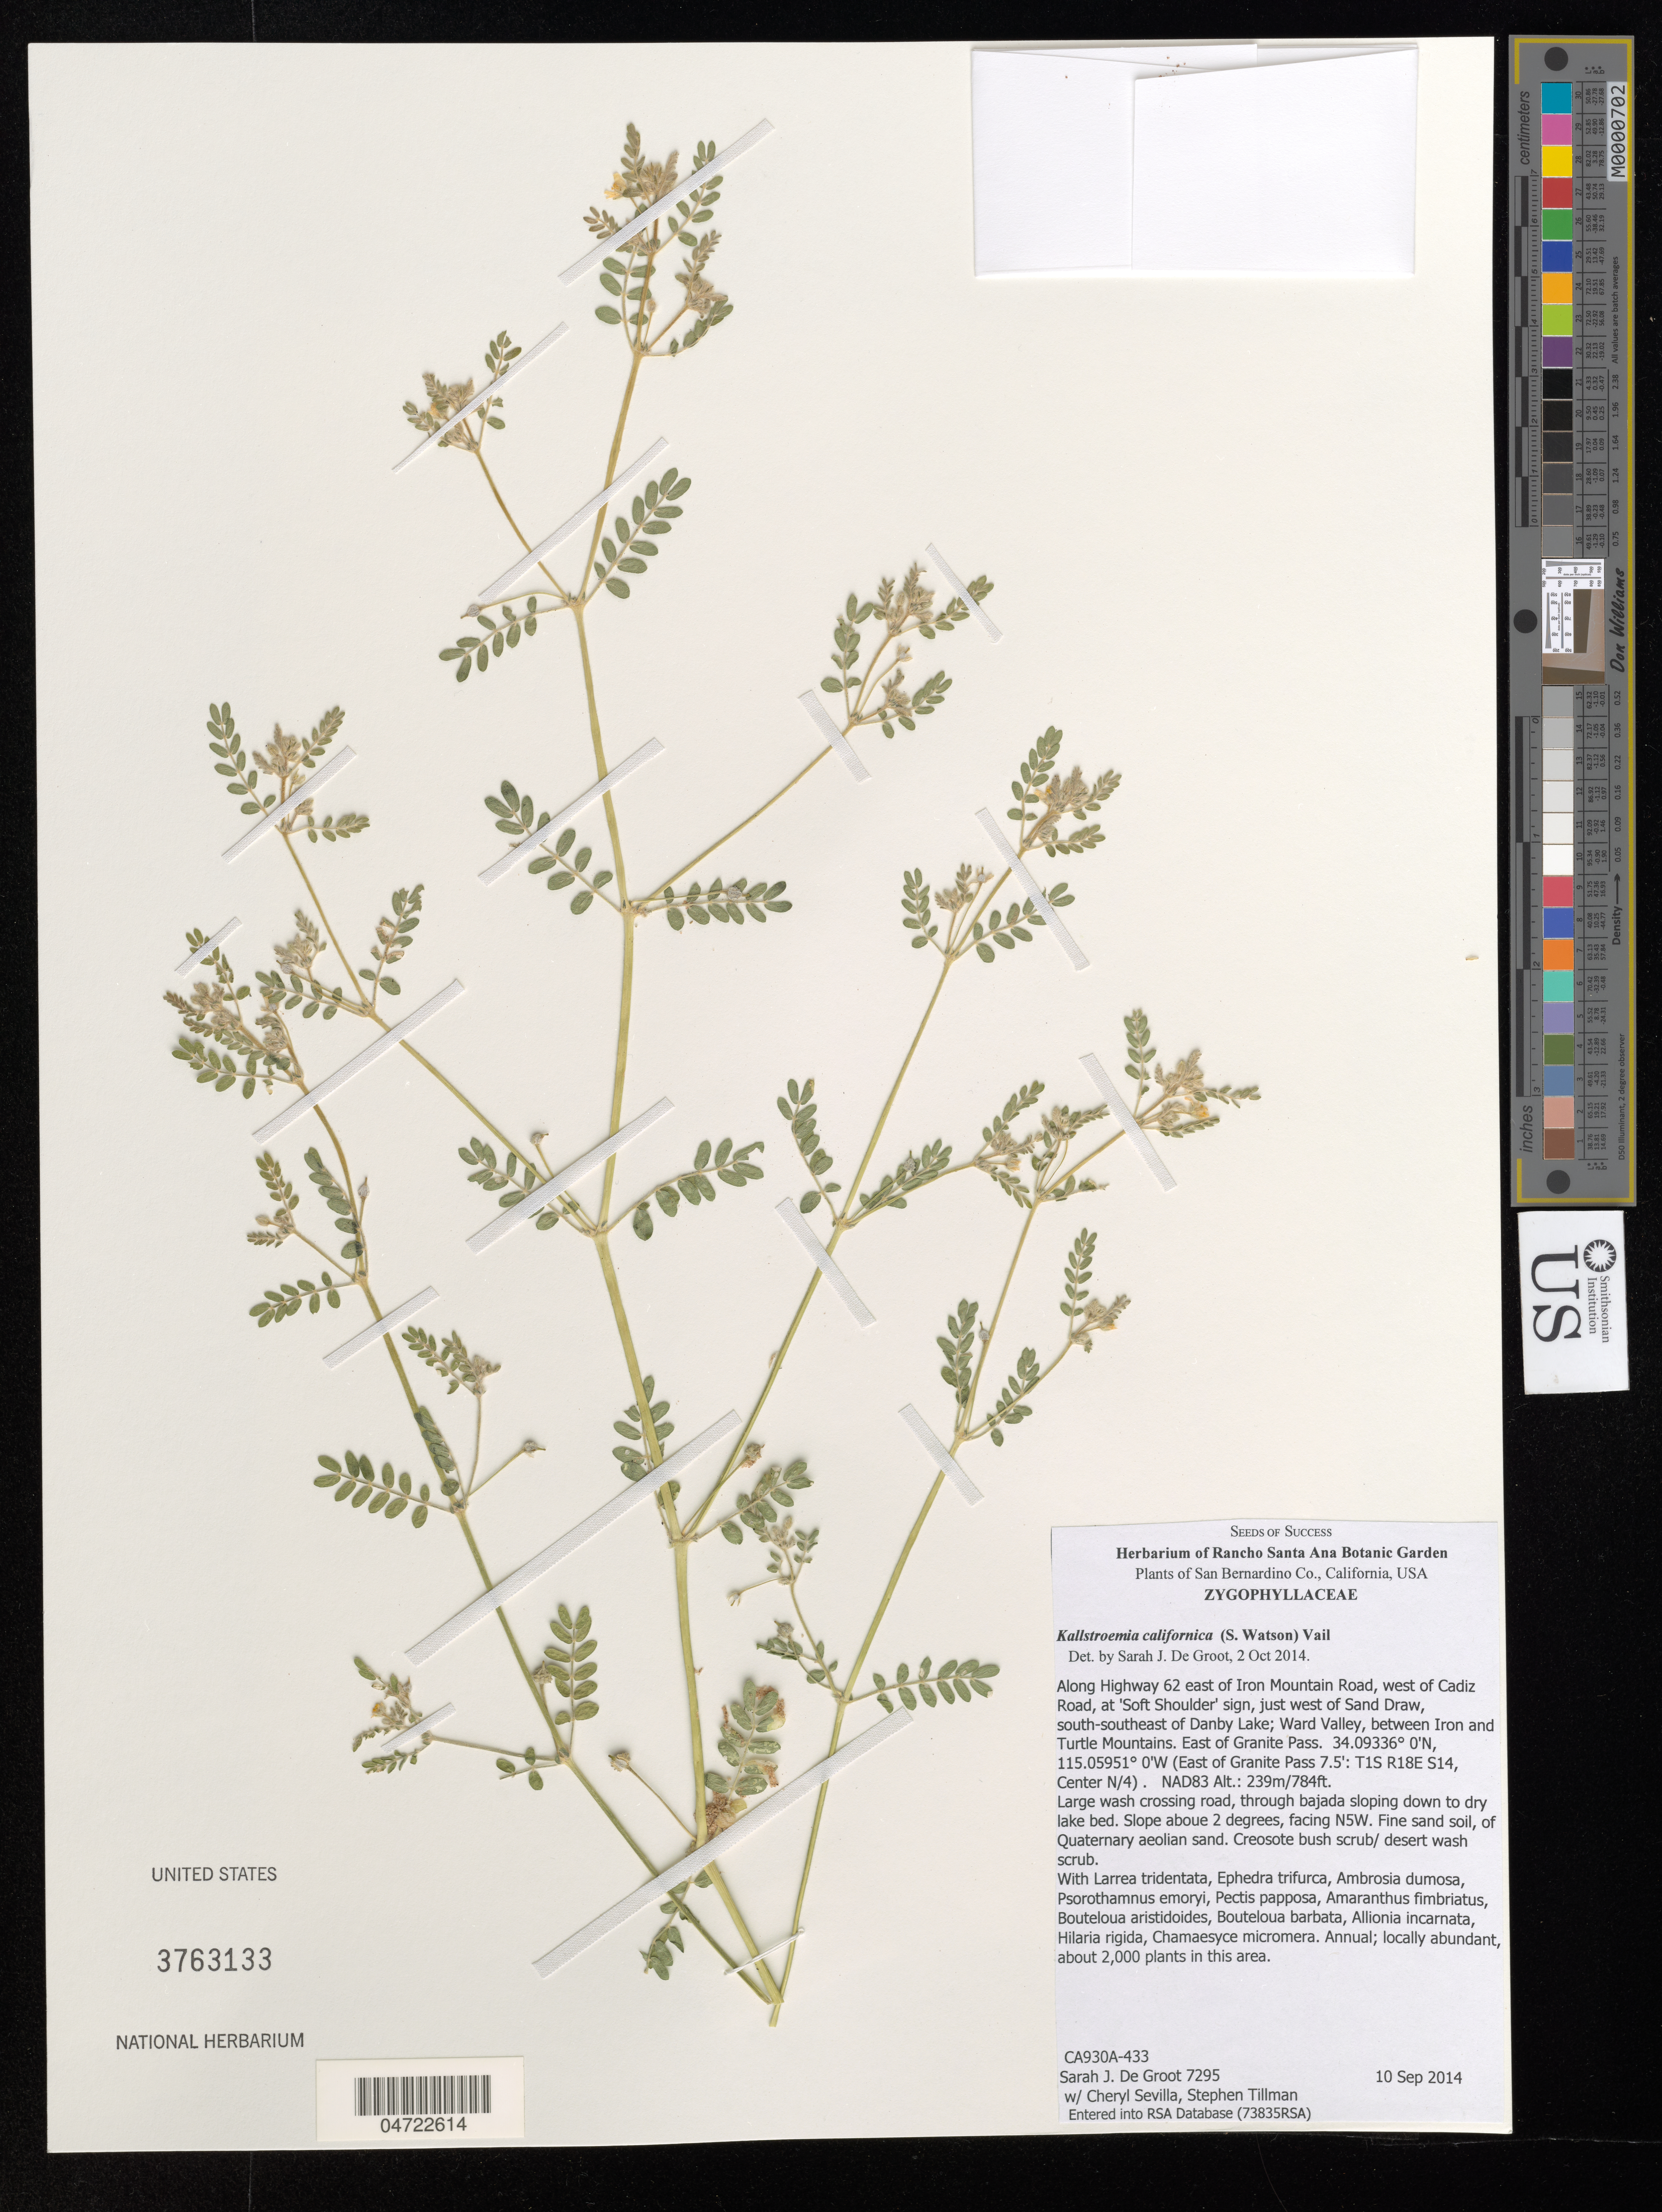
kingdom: Plantae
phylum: Tracheophyta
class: Magnoliopsida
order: Zygophyllales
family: Zygophyllaceae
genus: Kallstroemia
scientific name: Kallstroemia californica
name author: (S. Watson) Vail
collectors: S. De Groot, C. Sevilla & S. Tillman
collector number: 7295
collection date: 2014-09-10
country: United States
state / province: California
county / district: San Bernardino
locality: San Bernardino Co. Along Highway 62 east of Iron Mountain Road, west of Cadiz Road, at 'Soft Shoulder' sign, just west of Sand Draw, south-southeast of Danby Lake; Ward Valley, between Iron and Turtle Mountains. East of Granite Pass. (East of Granite Pass 7.5': T1S R18E S14, Center 1/4).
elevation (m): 239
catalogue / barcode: US 3763133